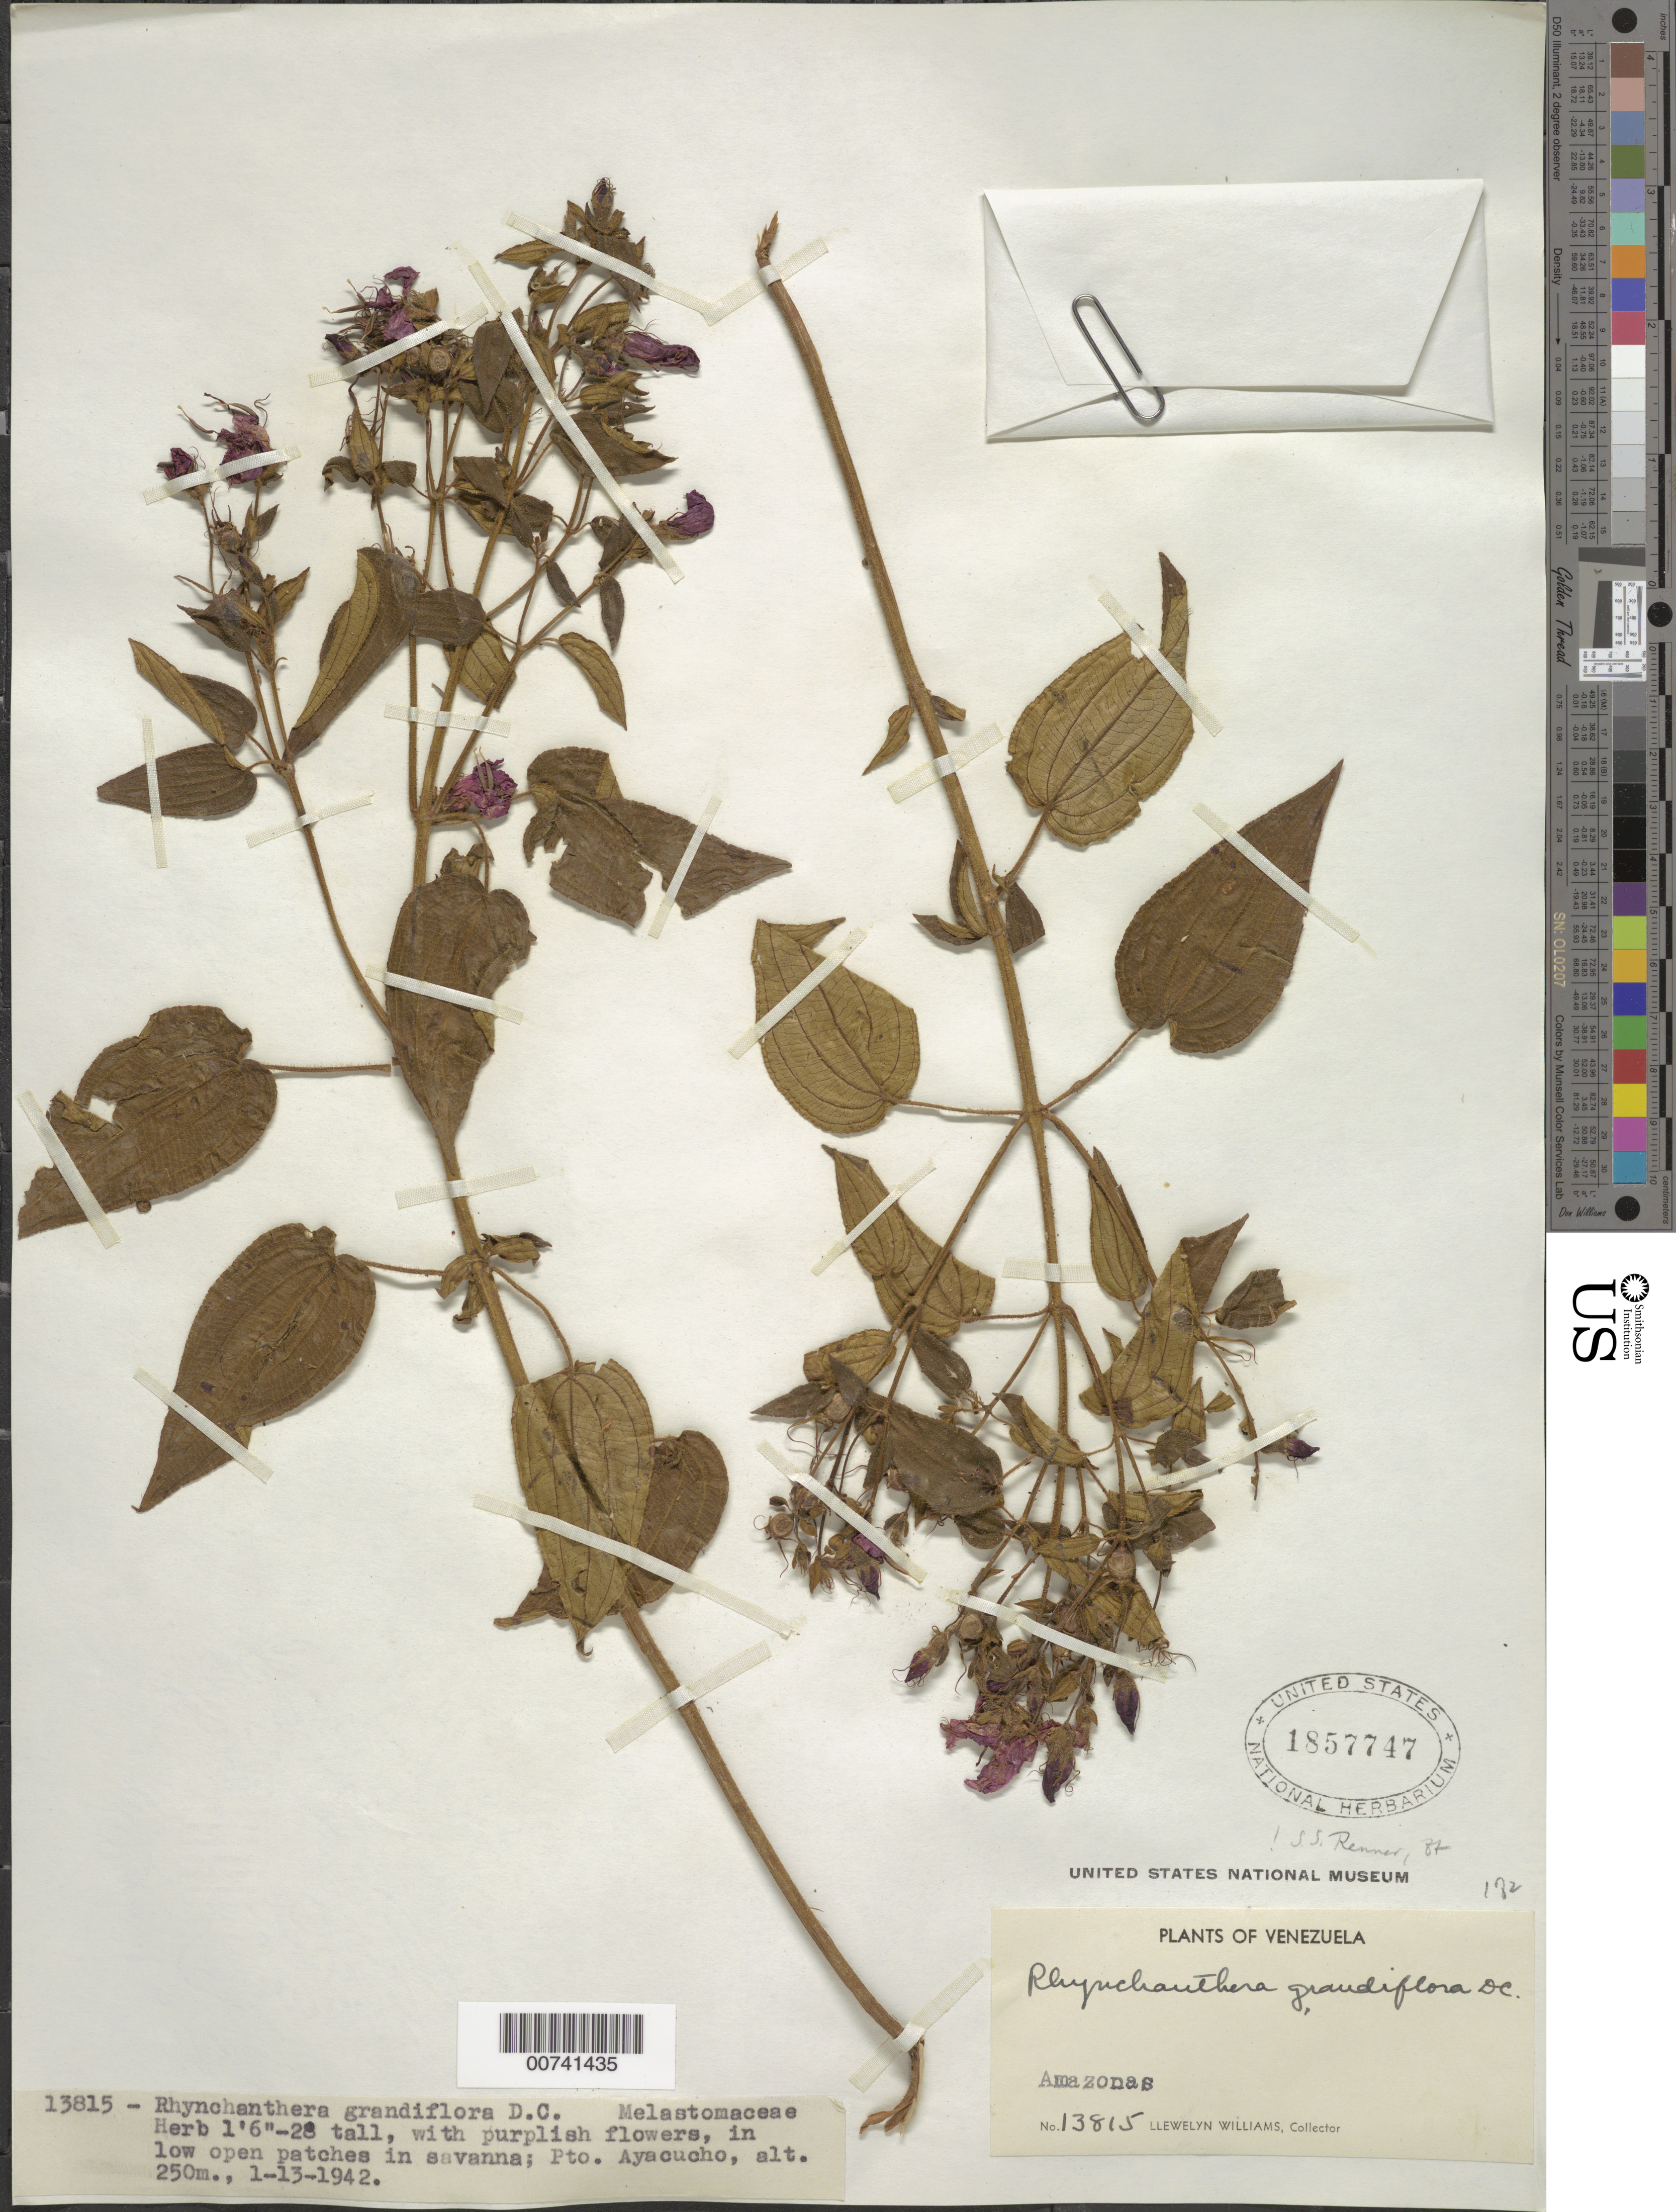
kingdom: Plantae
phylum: Tracheophyta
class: Magnoliopsida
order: Myrtales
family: Melastomataceae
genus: Rhynchanthera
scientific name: Rhynchanthera grandiflora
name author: (Aubl.) DC.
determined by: Renner, S. S.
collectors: Ll. Williams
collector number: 13815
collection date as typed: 13-Jan-42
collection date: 1942-01-13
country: Venezuela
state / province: Amazonas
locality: Puerto Ayacucho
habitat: Low open patches in savanna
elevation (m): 250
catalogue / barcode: US 1857747